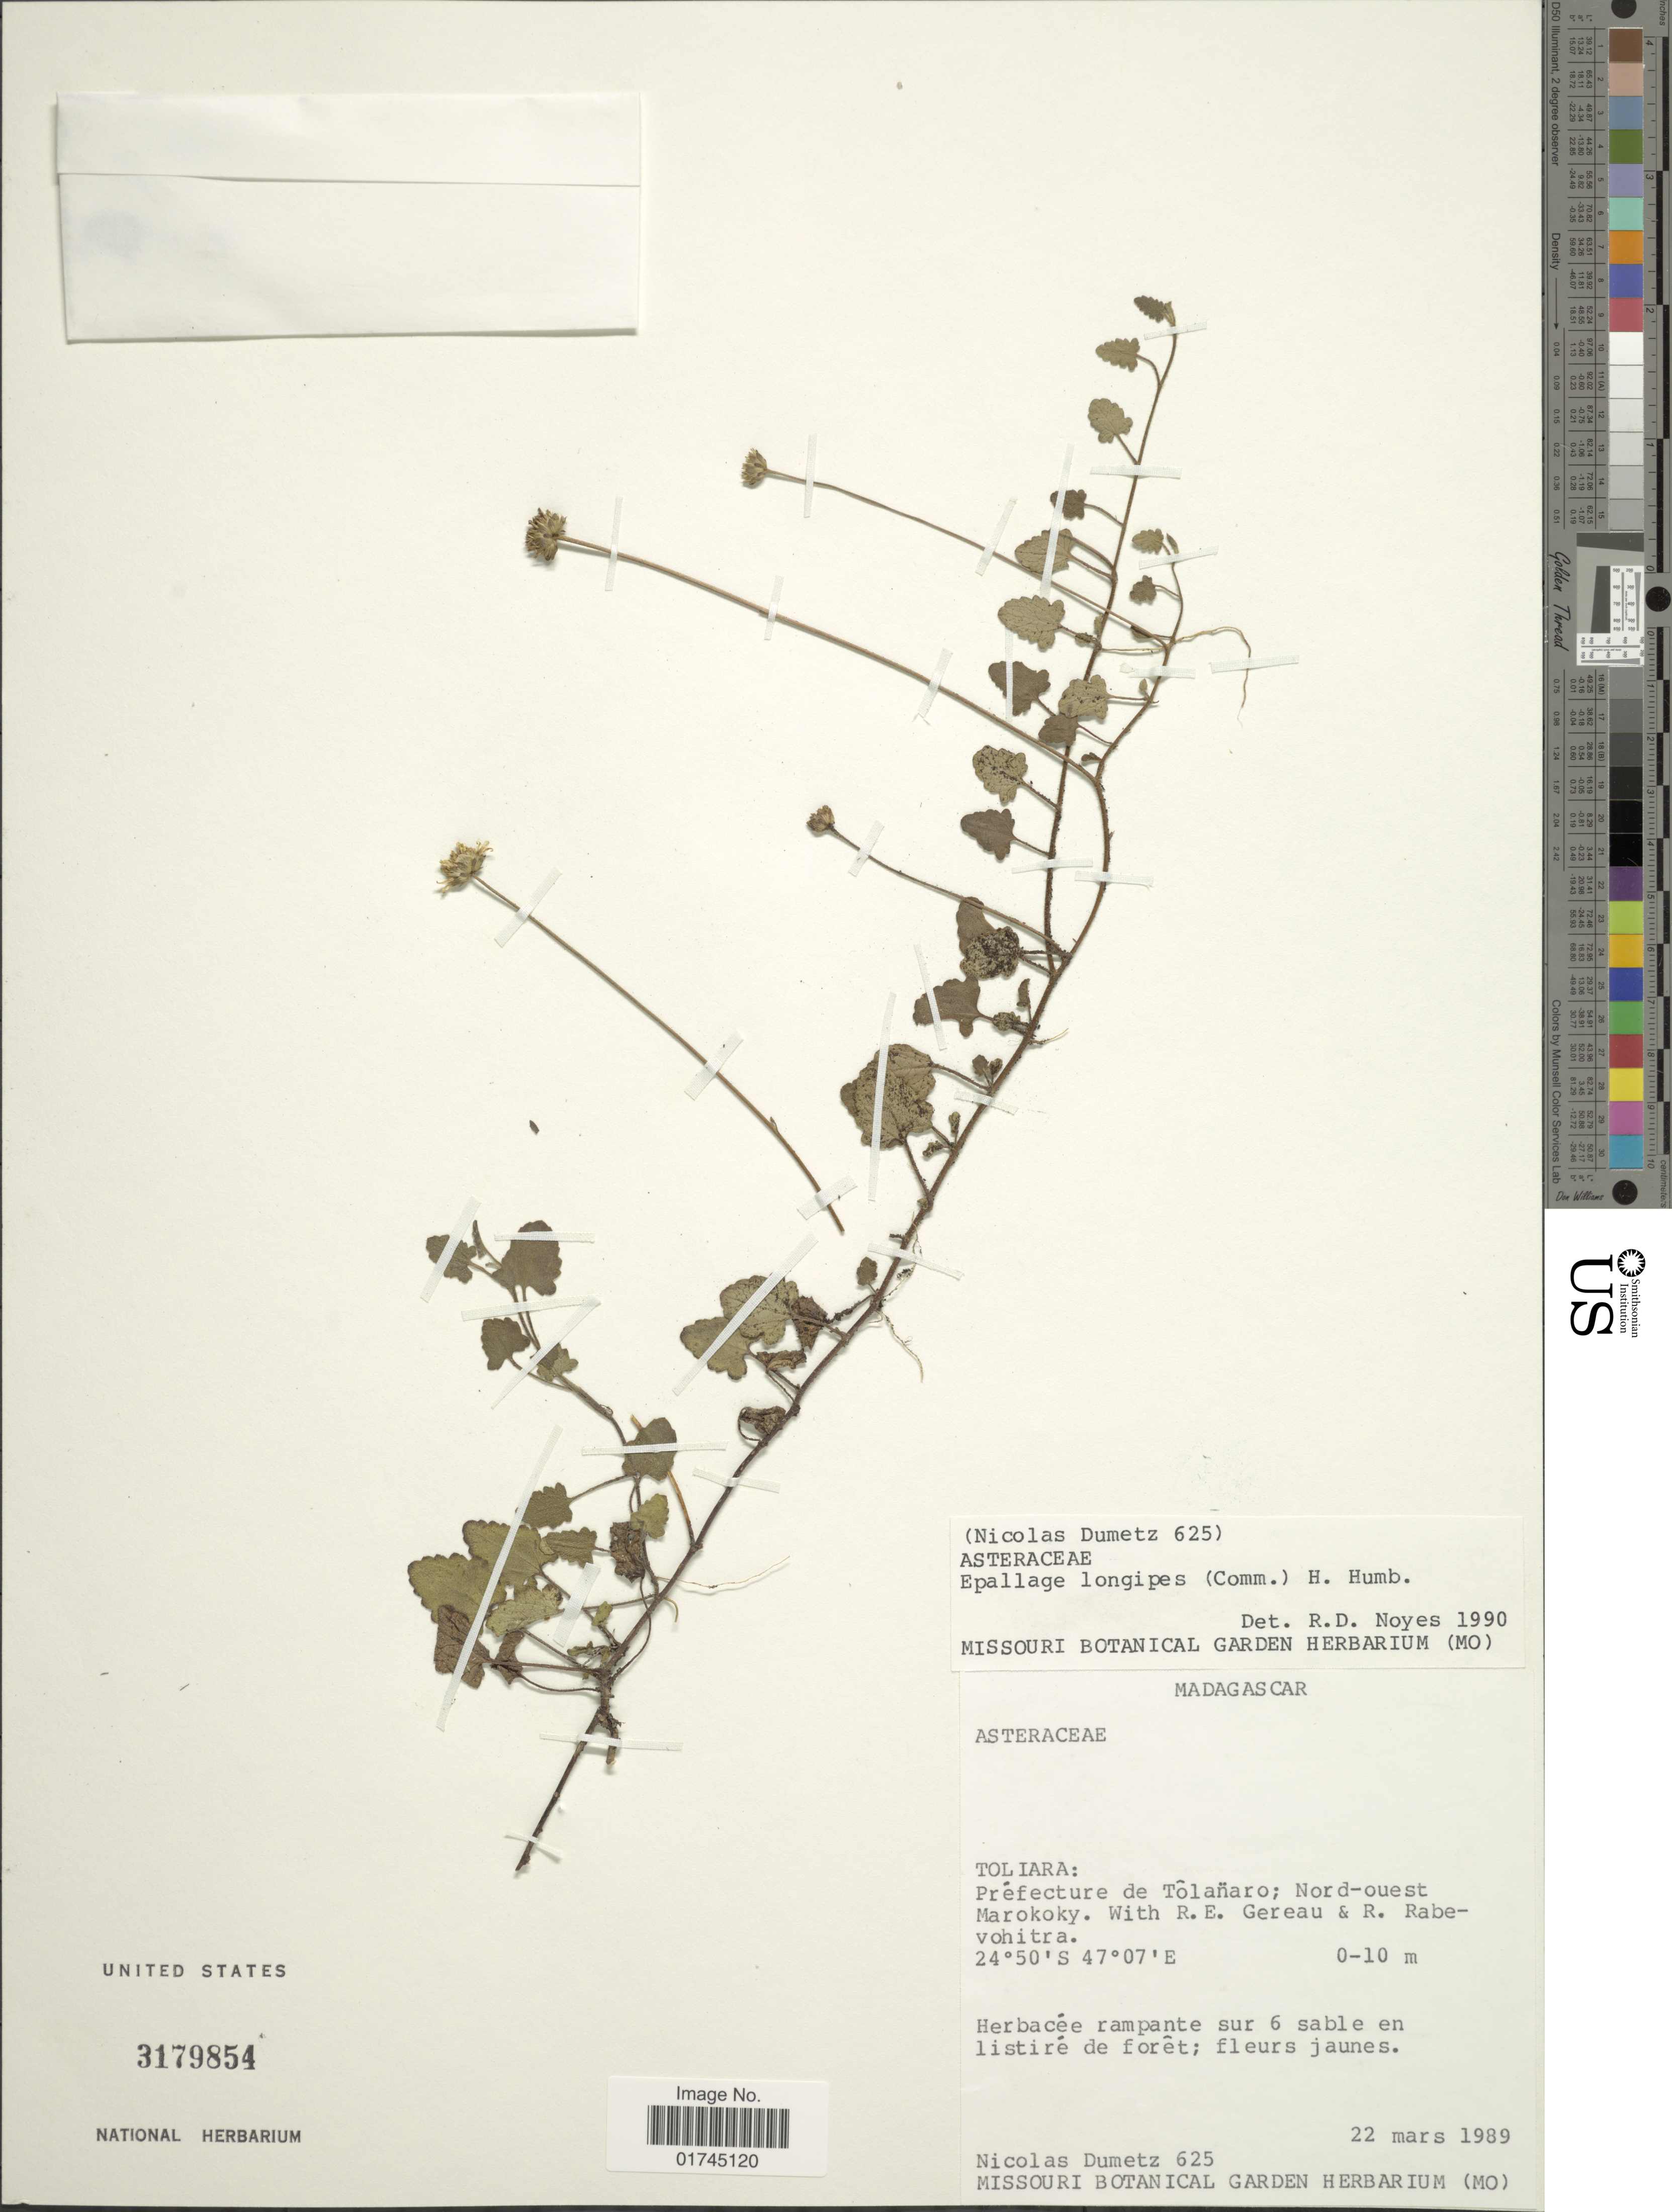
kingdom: Plantae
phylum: Tracheophyta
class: Magnoliopsida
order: Asterales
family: Asteraceae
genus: Anisopappus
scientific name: Anisopappus longipes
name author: (Comm. ex Cass.) Wild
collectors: N. Dumetz, R. Gereau & R. Rabevohitra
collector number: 625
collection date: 1989-03-22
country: Madagascar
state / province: Atsimo-Andrefana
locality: Préfectire de Tôlanaro; Nord-ouest Marokoky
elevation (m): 0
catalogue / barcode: US 3179854